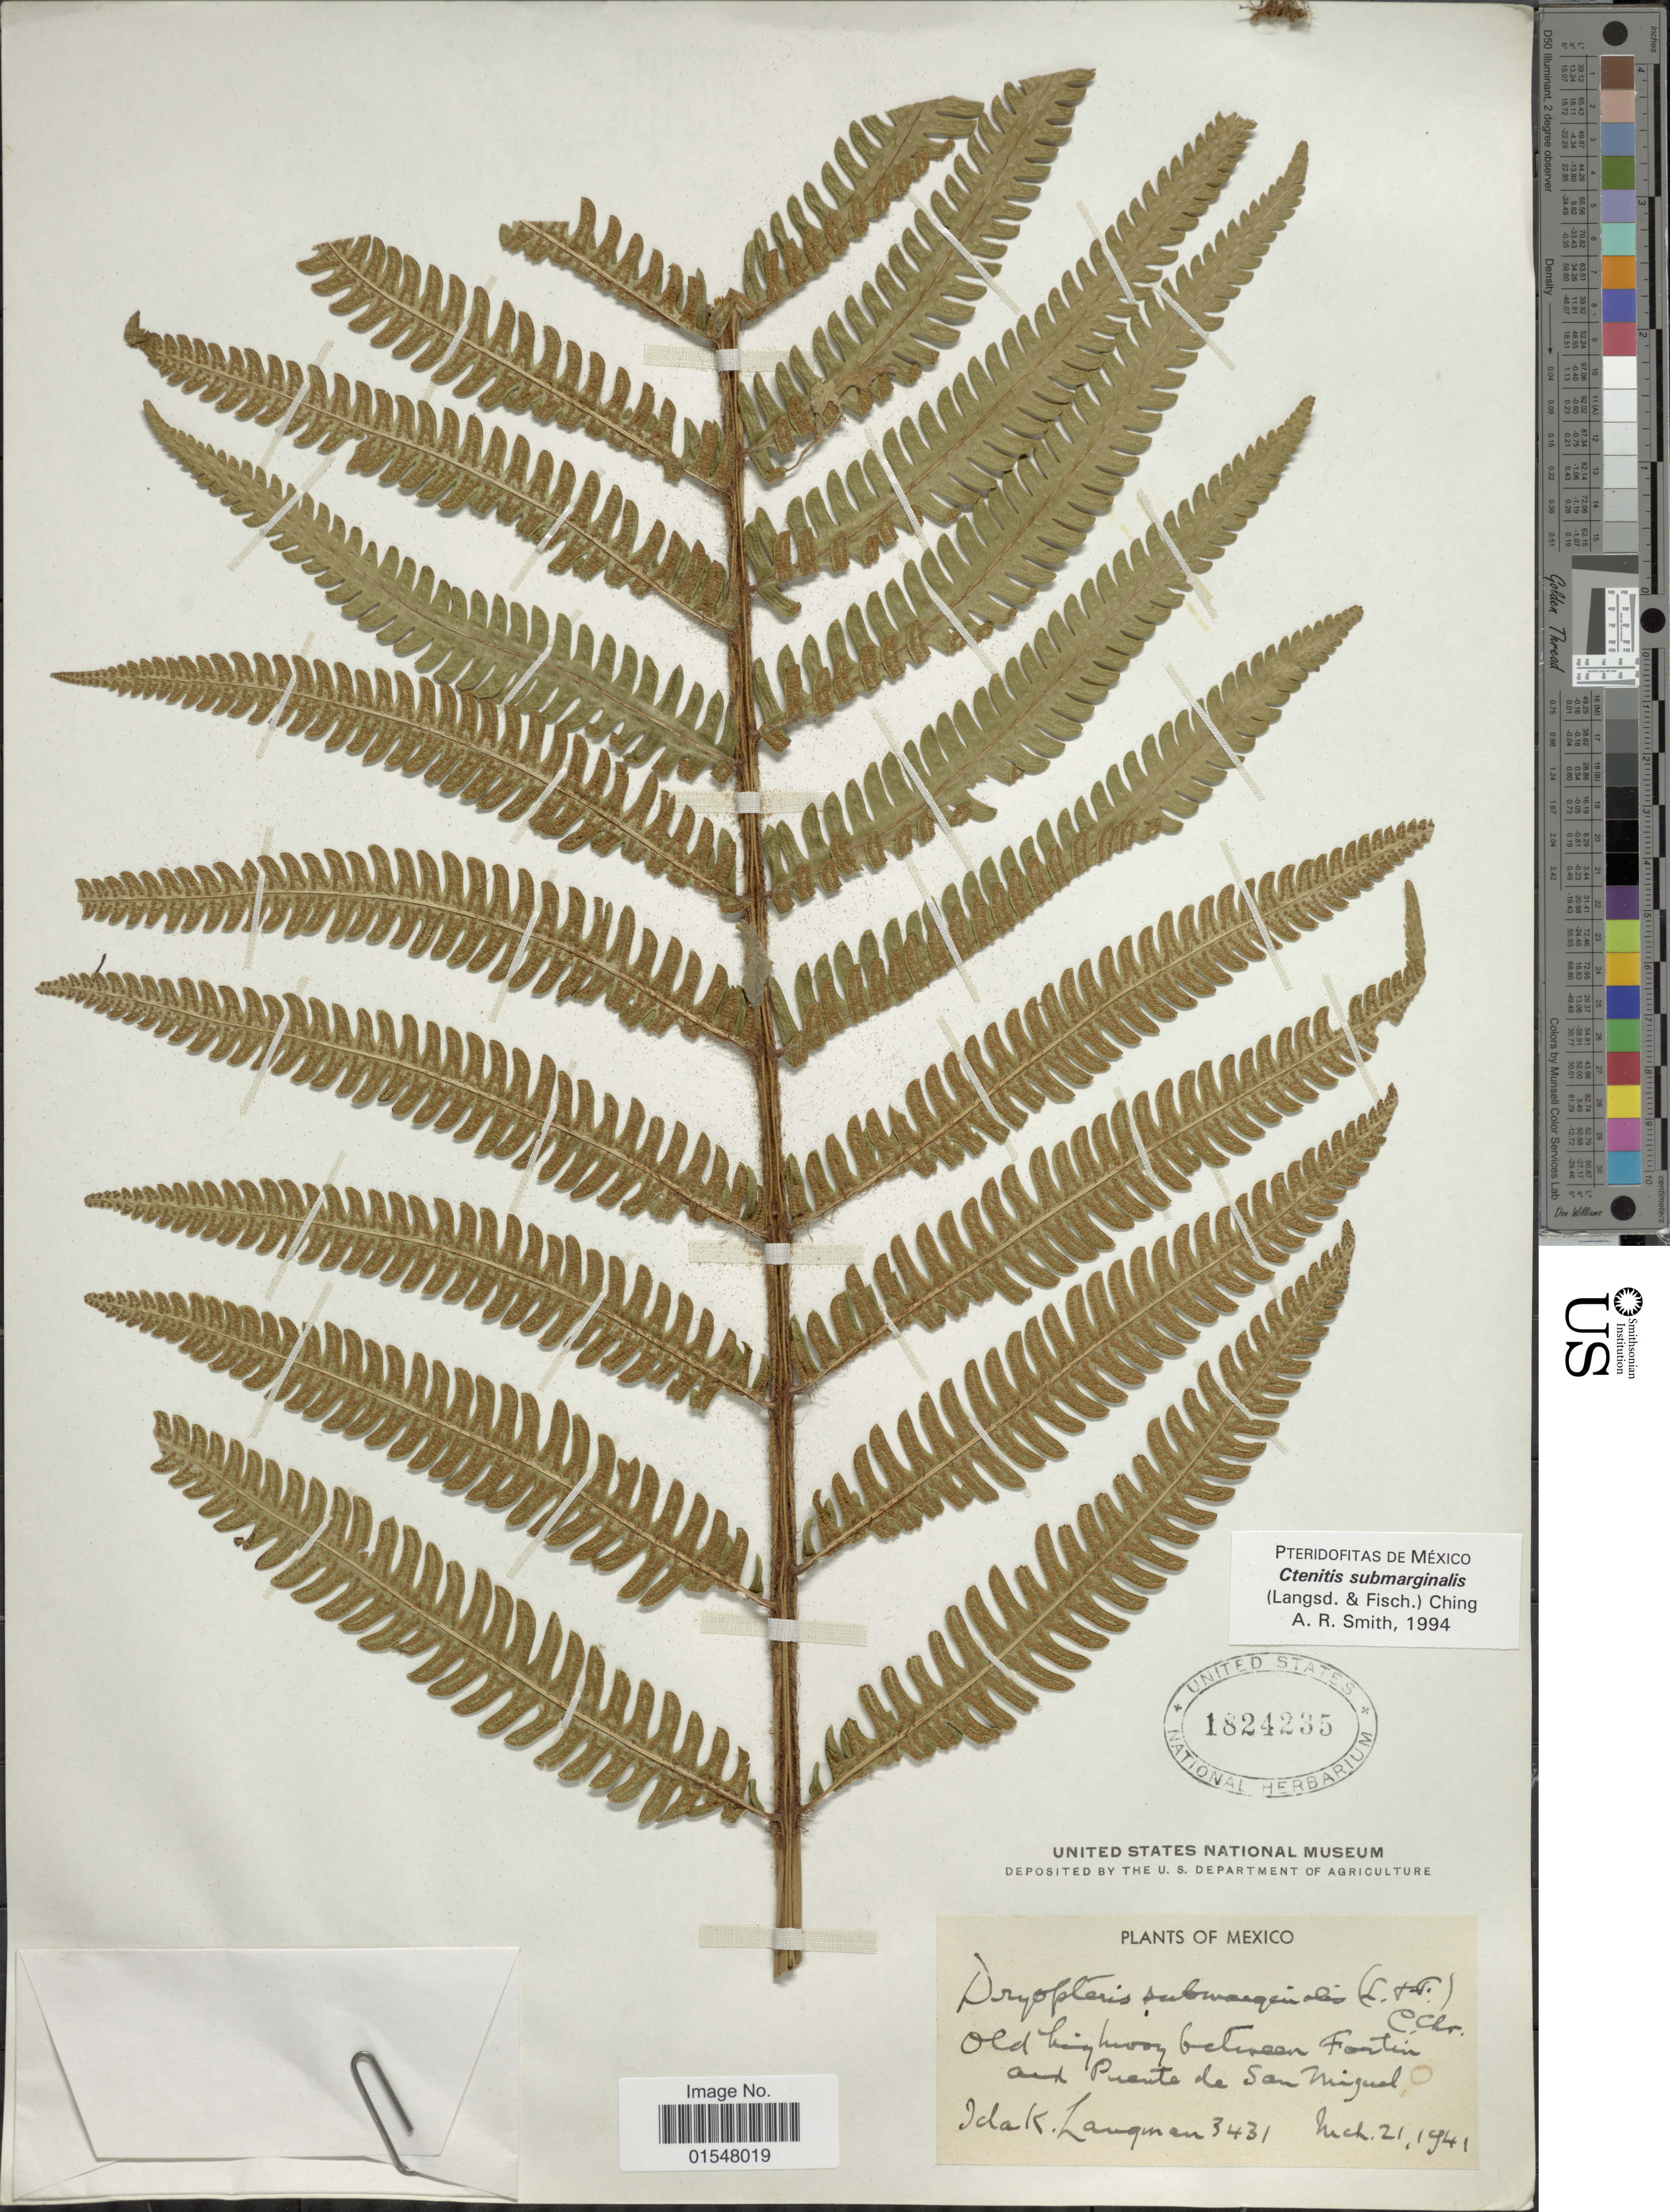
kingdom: Plantae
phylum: Tracheophyta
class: Polypodiopsida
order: Polypodiales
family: Dryopteridaceae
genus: Ctenitis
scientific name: Ctenitis submarginalis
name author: (Langsd. & Fisch.) Ching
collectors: I. K. Langman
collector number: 3431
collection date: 1941-03-21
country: Mexico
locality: Old highway between Fortín and Puente de San Miguel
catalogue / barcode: US 1824235